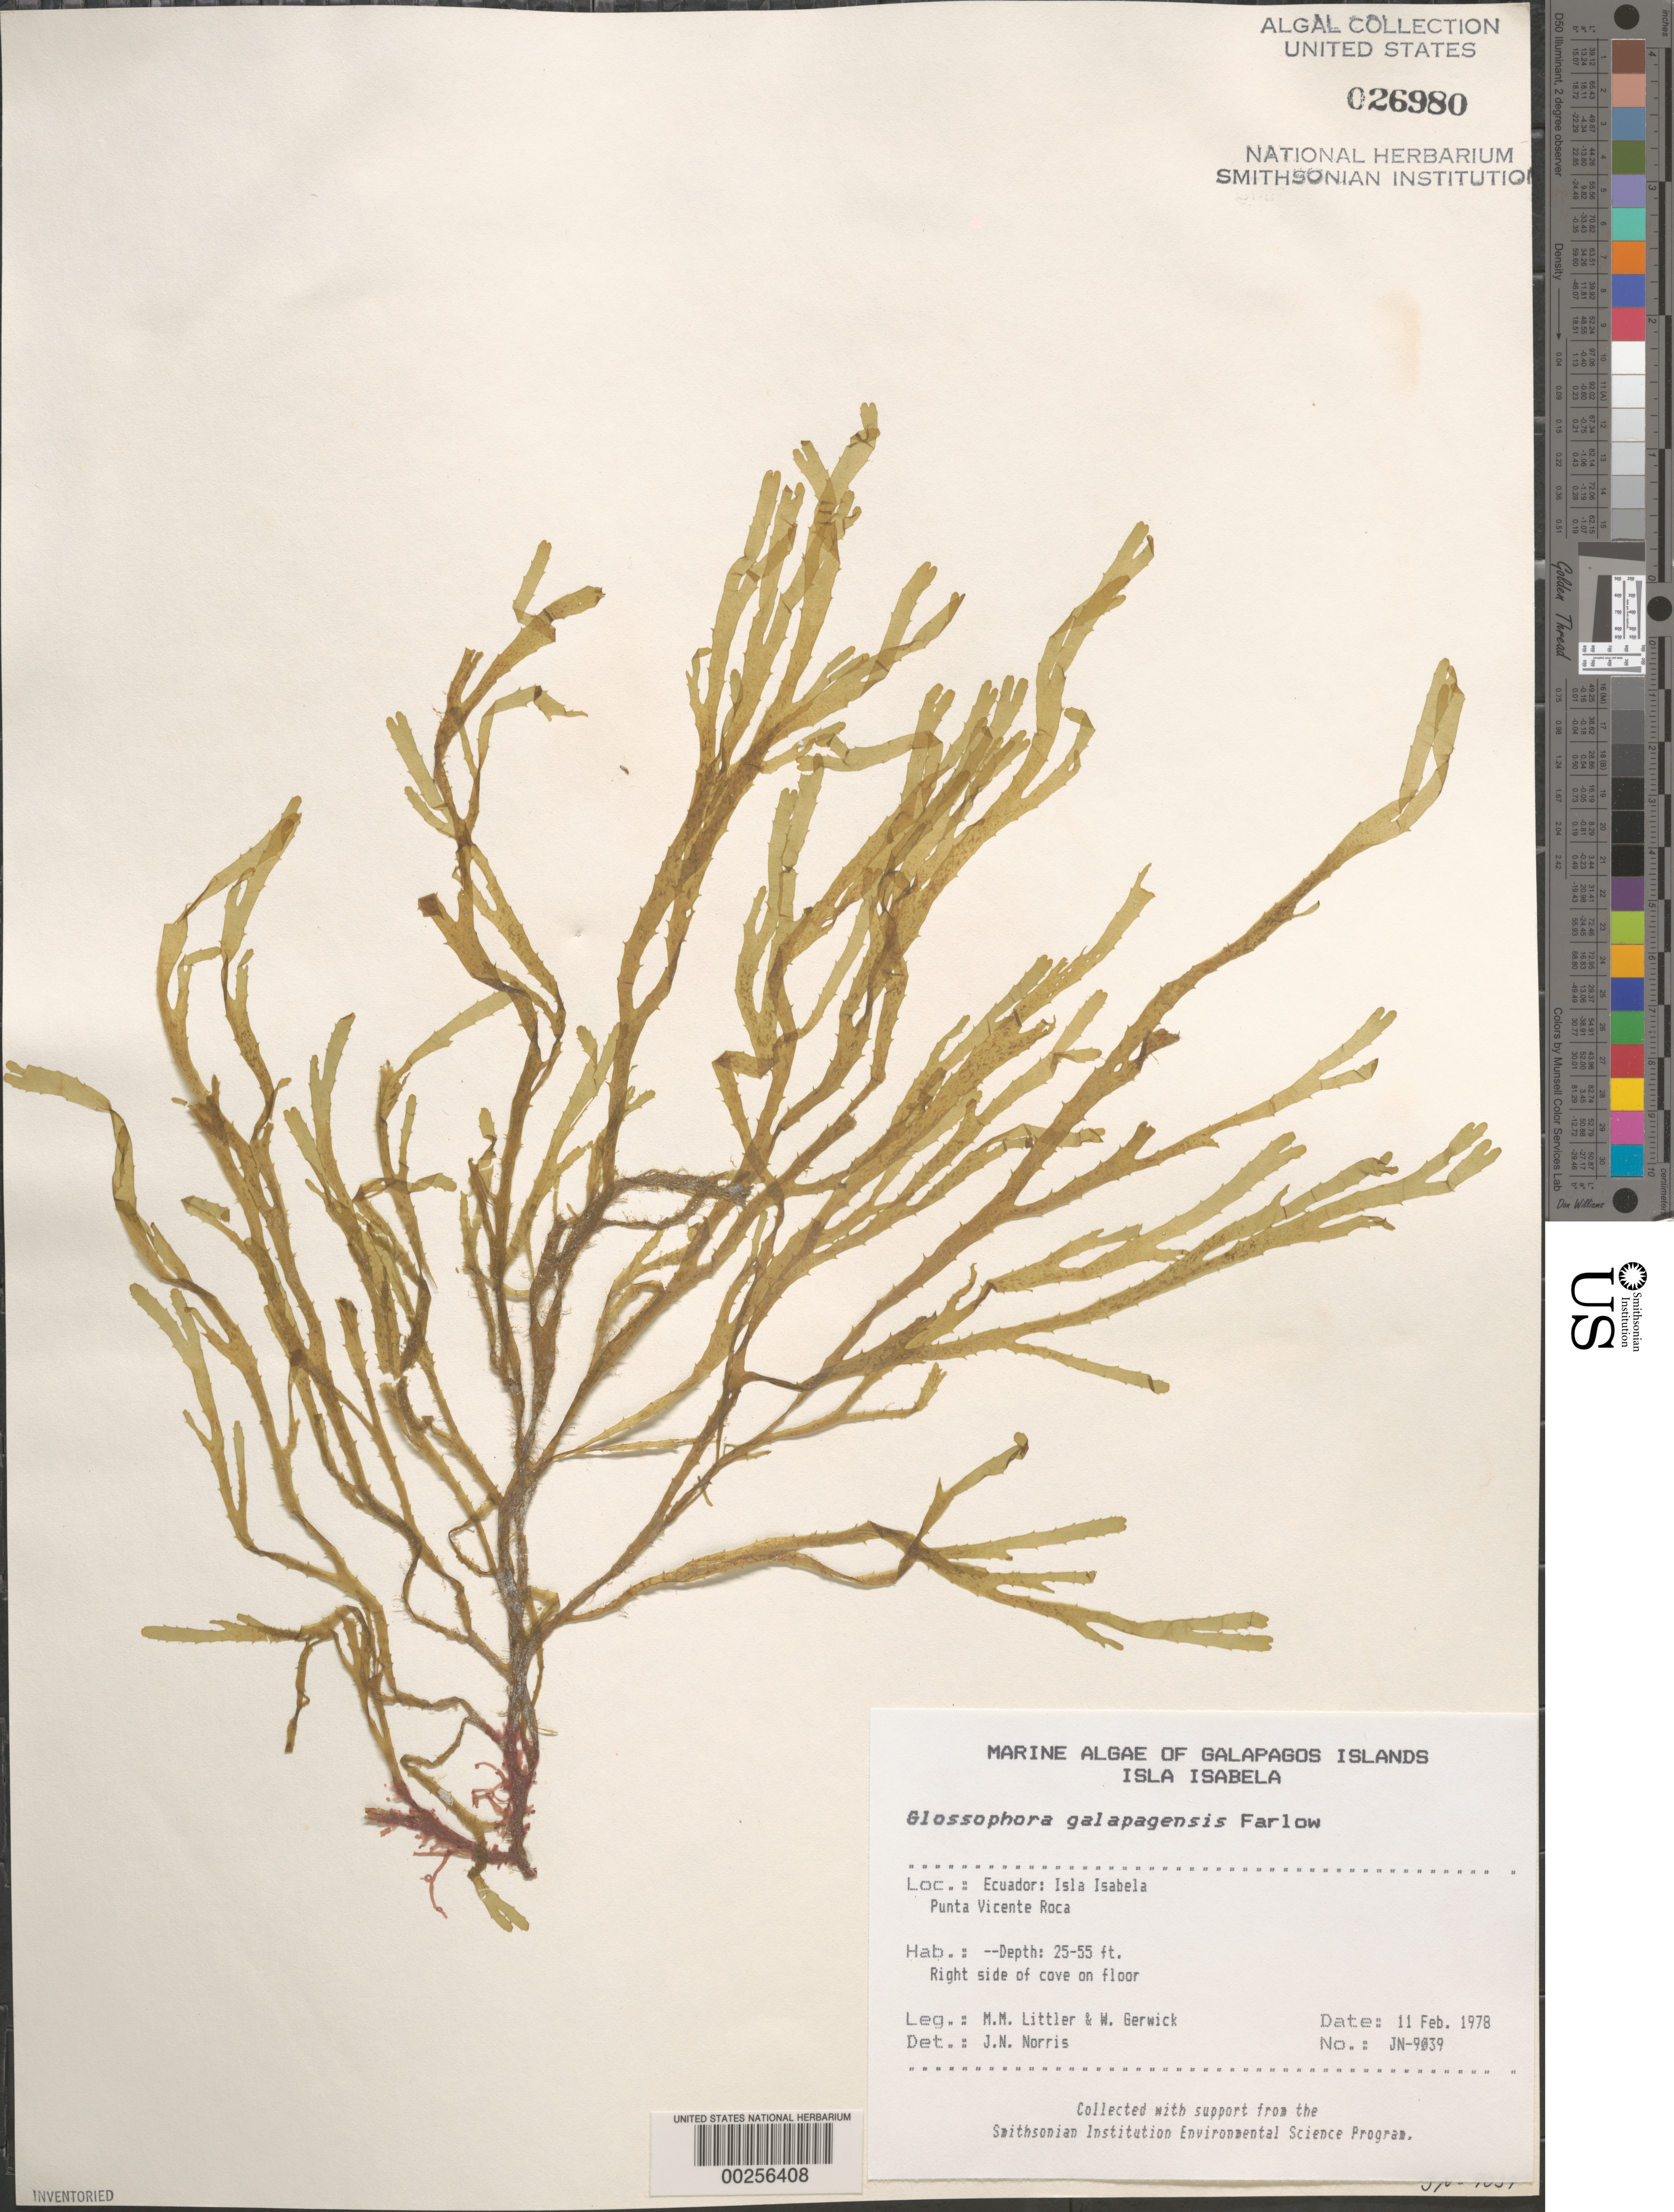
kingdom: Chromista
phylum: Ochrophyta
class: Phaeophyceae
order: Dictyotales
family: Dictyotaceae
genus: Dictyota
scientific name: Dictyota galapagensis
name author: (Farl.) De Clerck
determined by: Algae name updating Project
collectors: M. M. Littler & W. Gerwick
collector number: Jn-9039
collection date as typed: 11 Feb 1978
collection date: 1978-02-11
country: Ecuador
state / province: Colón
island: Isabela [Albemarle]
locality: Punta Vicente Roca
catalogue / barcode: US 26980